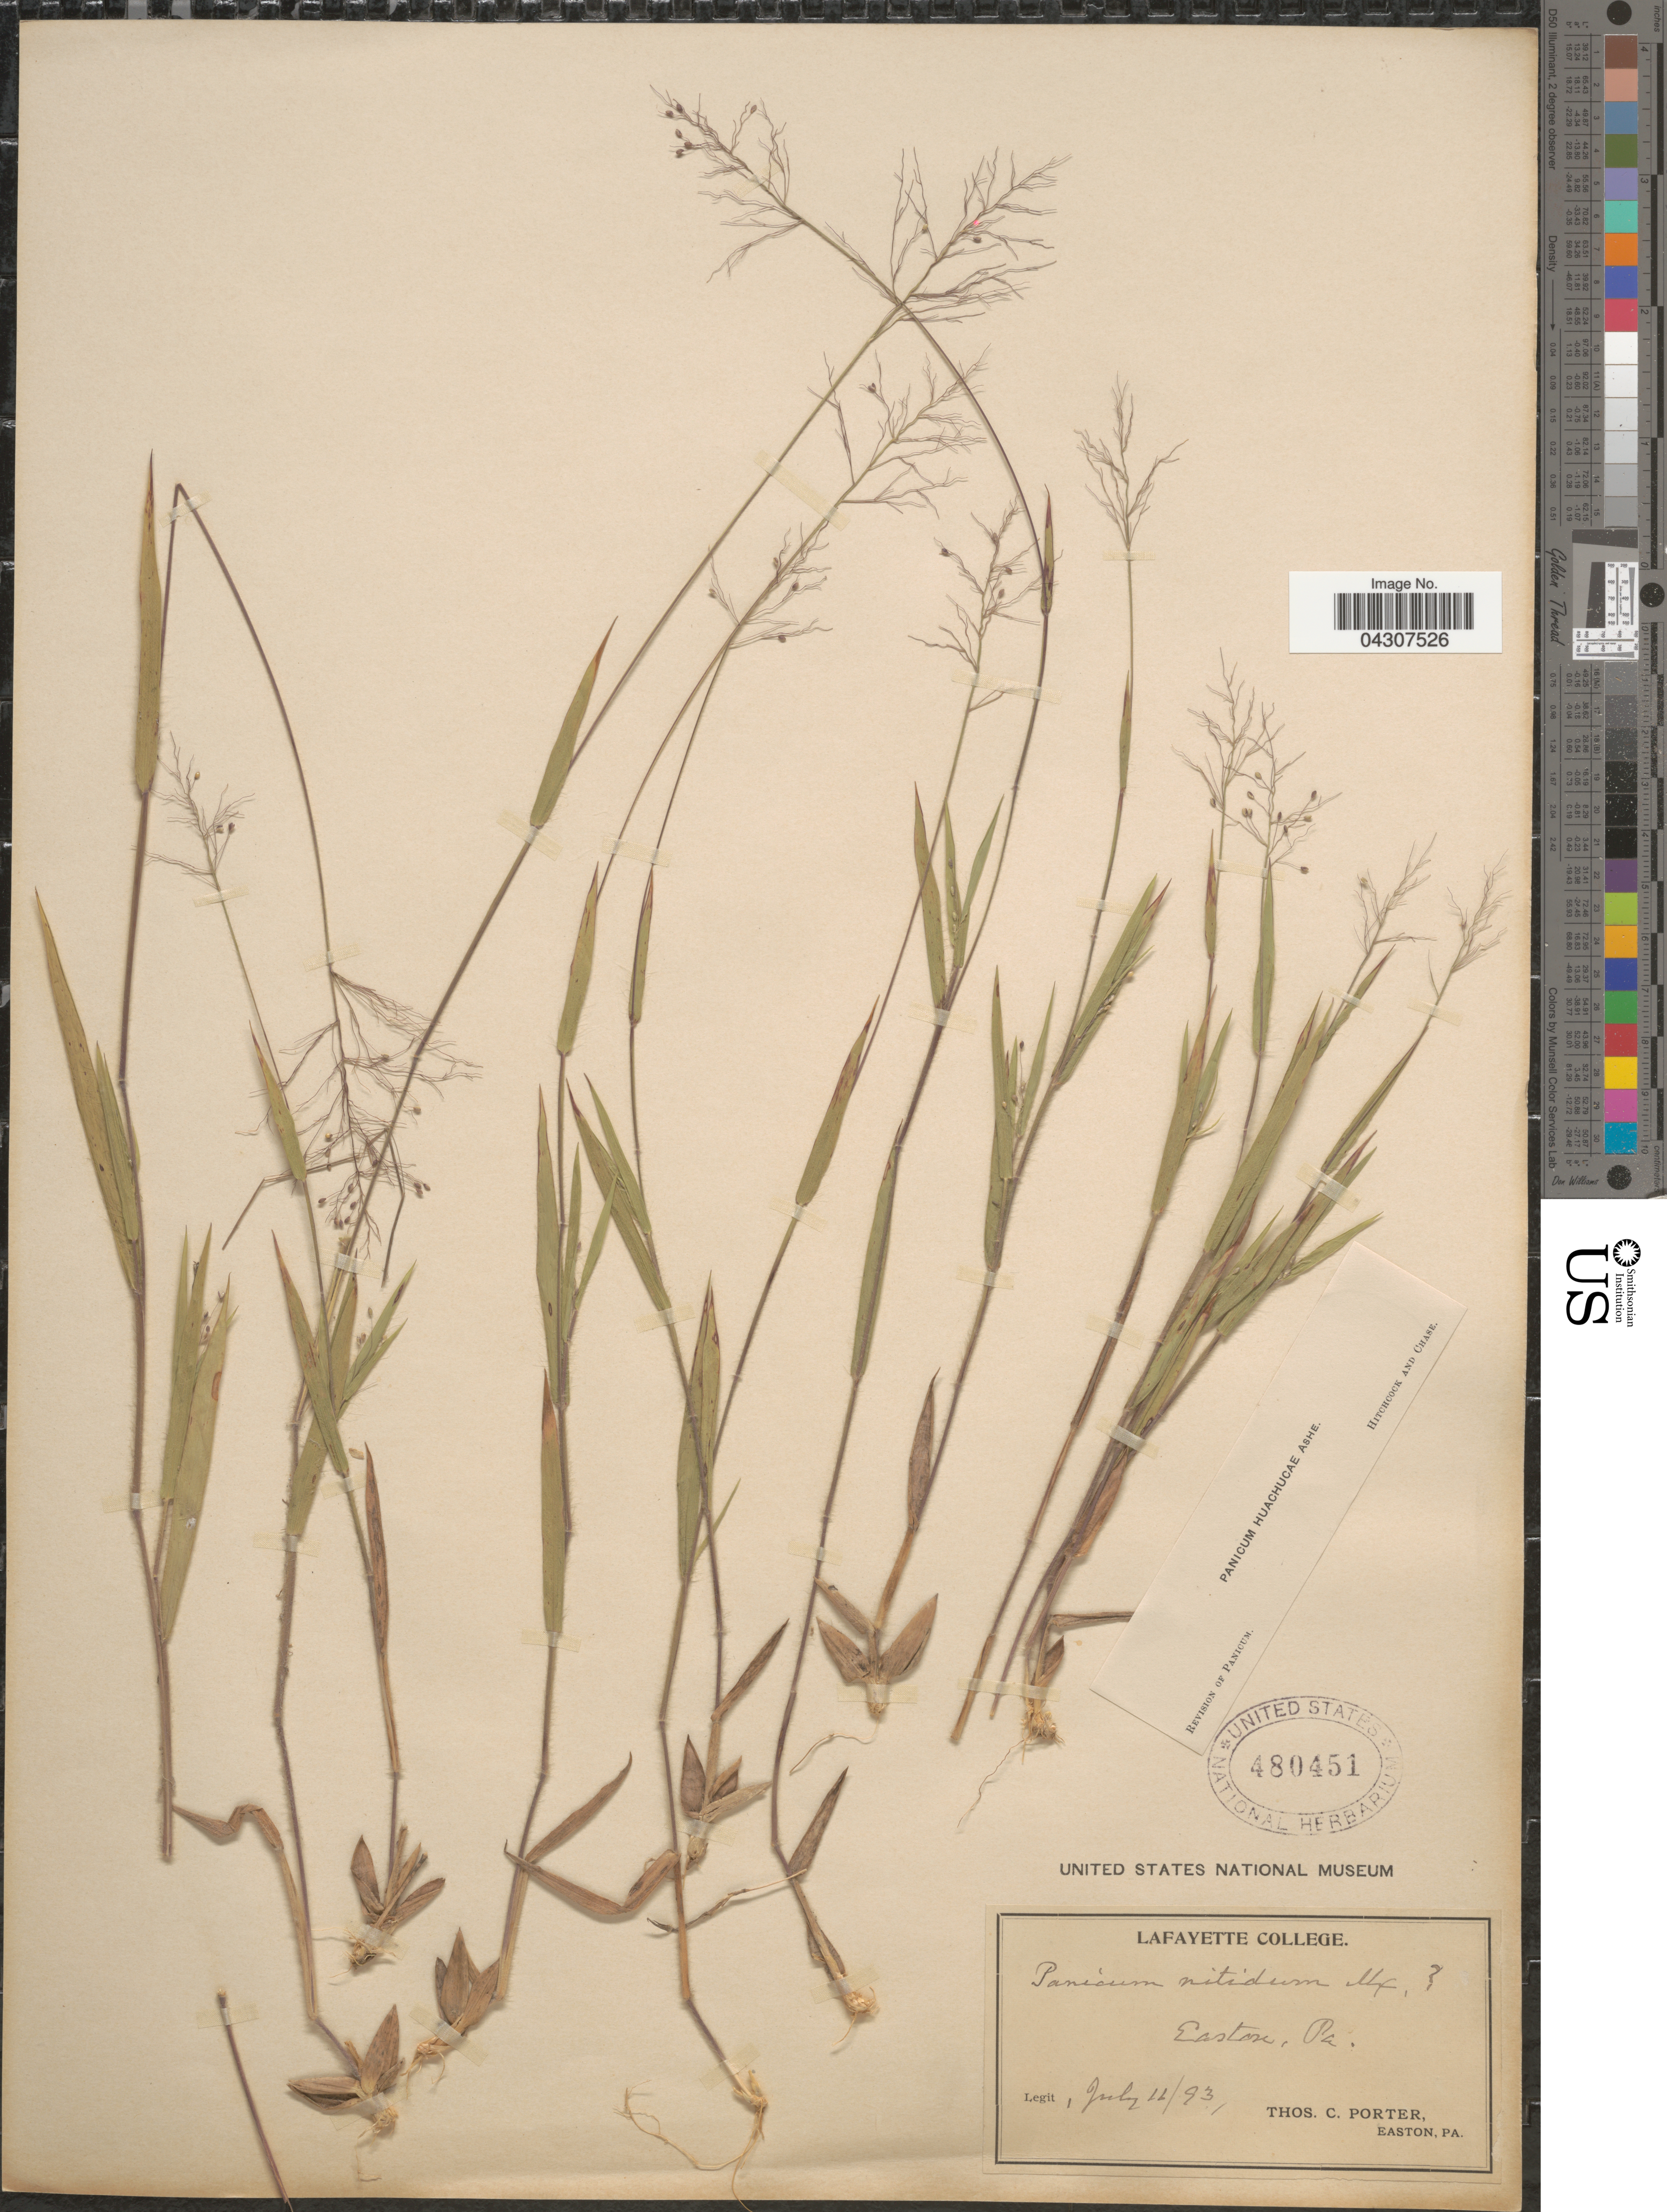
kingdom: Plantae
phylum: Tracheophyta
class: Liliopsida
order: Poales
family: Poaceae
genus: Dichanthelium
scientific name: Dichanthelium acuminatum var. acuminatum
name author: (Sw.) Gould & C.A. Clark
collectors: T. Porter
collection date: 1931-07-11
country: United States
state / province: Pennsylvania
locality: Easton.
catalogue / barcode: US 480451